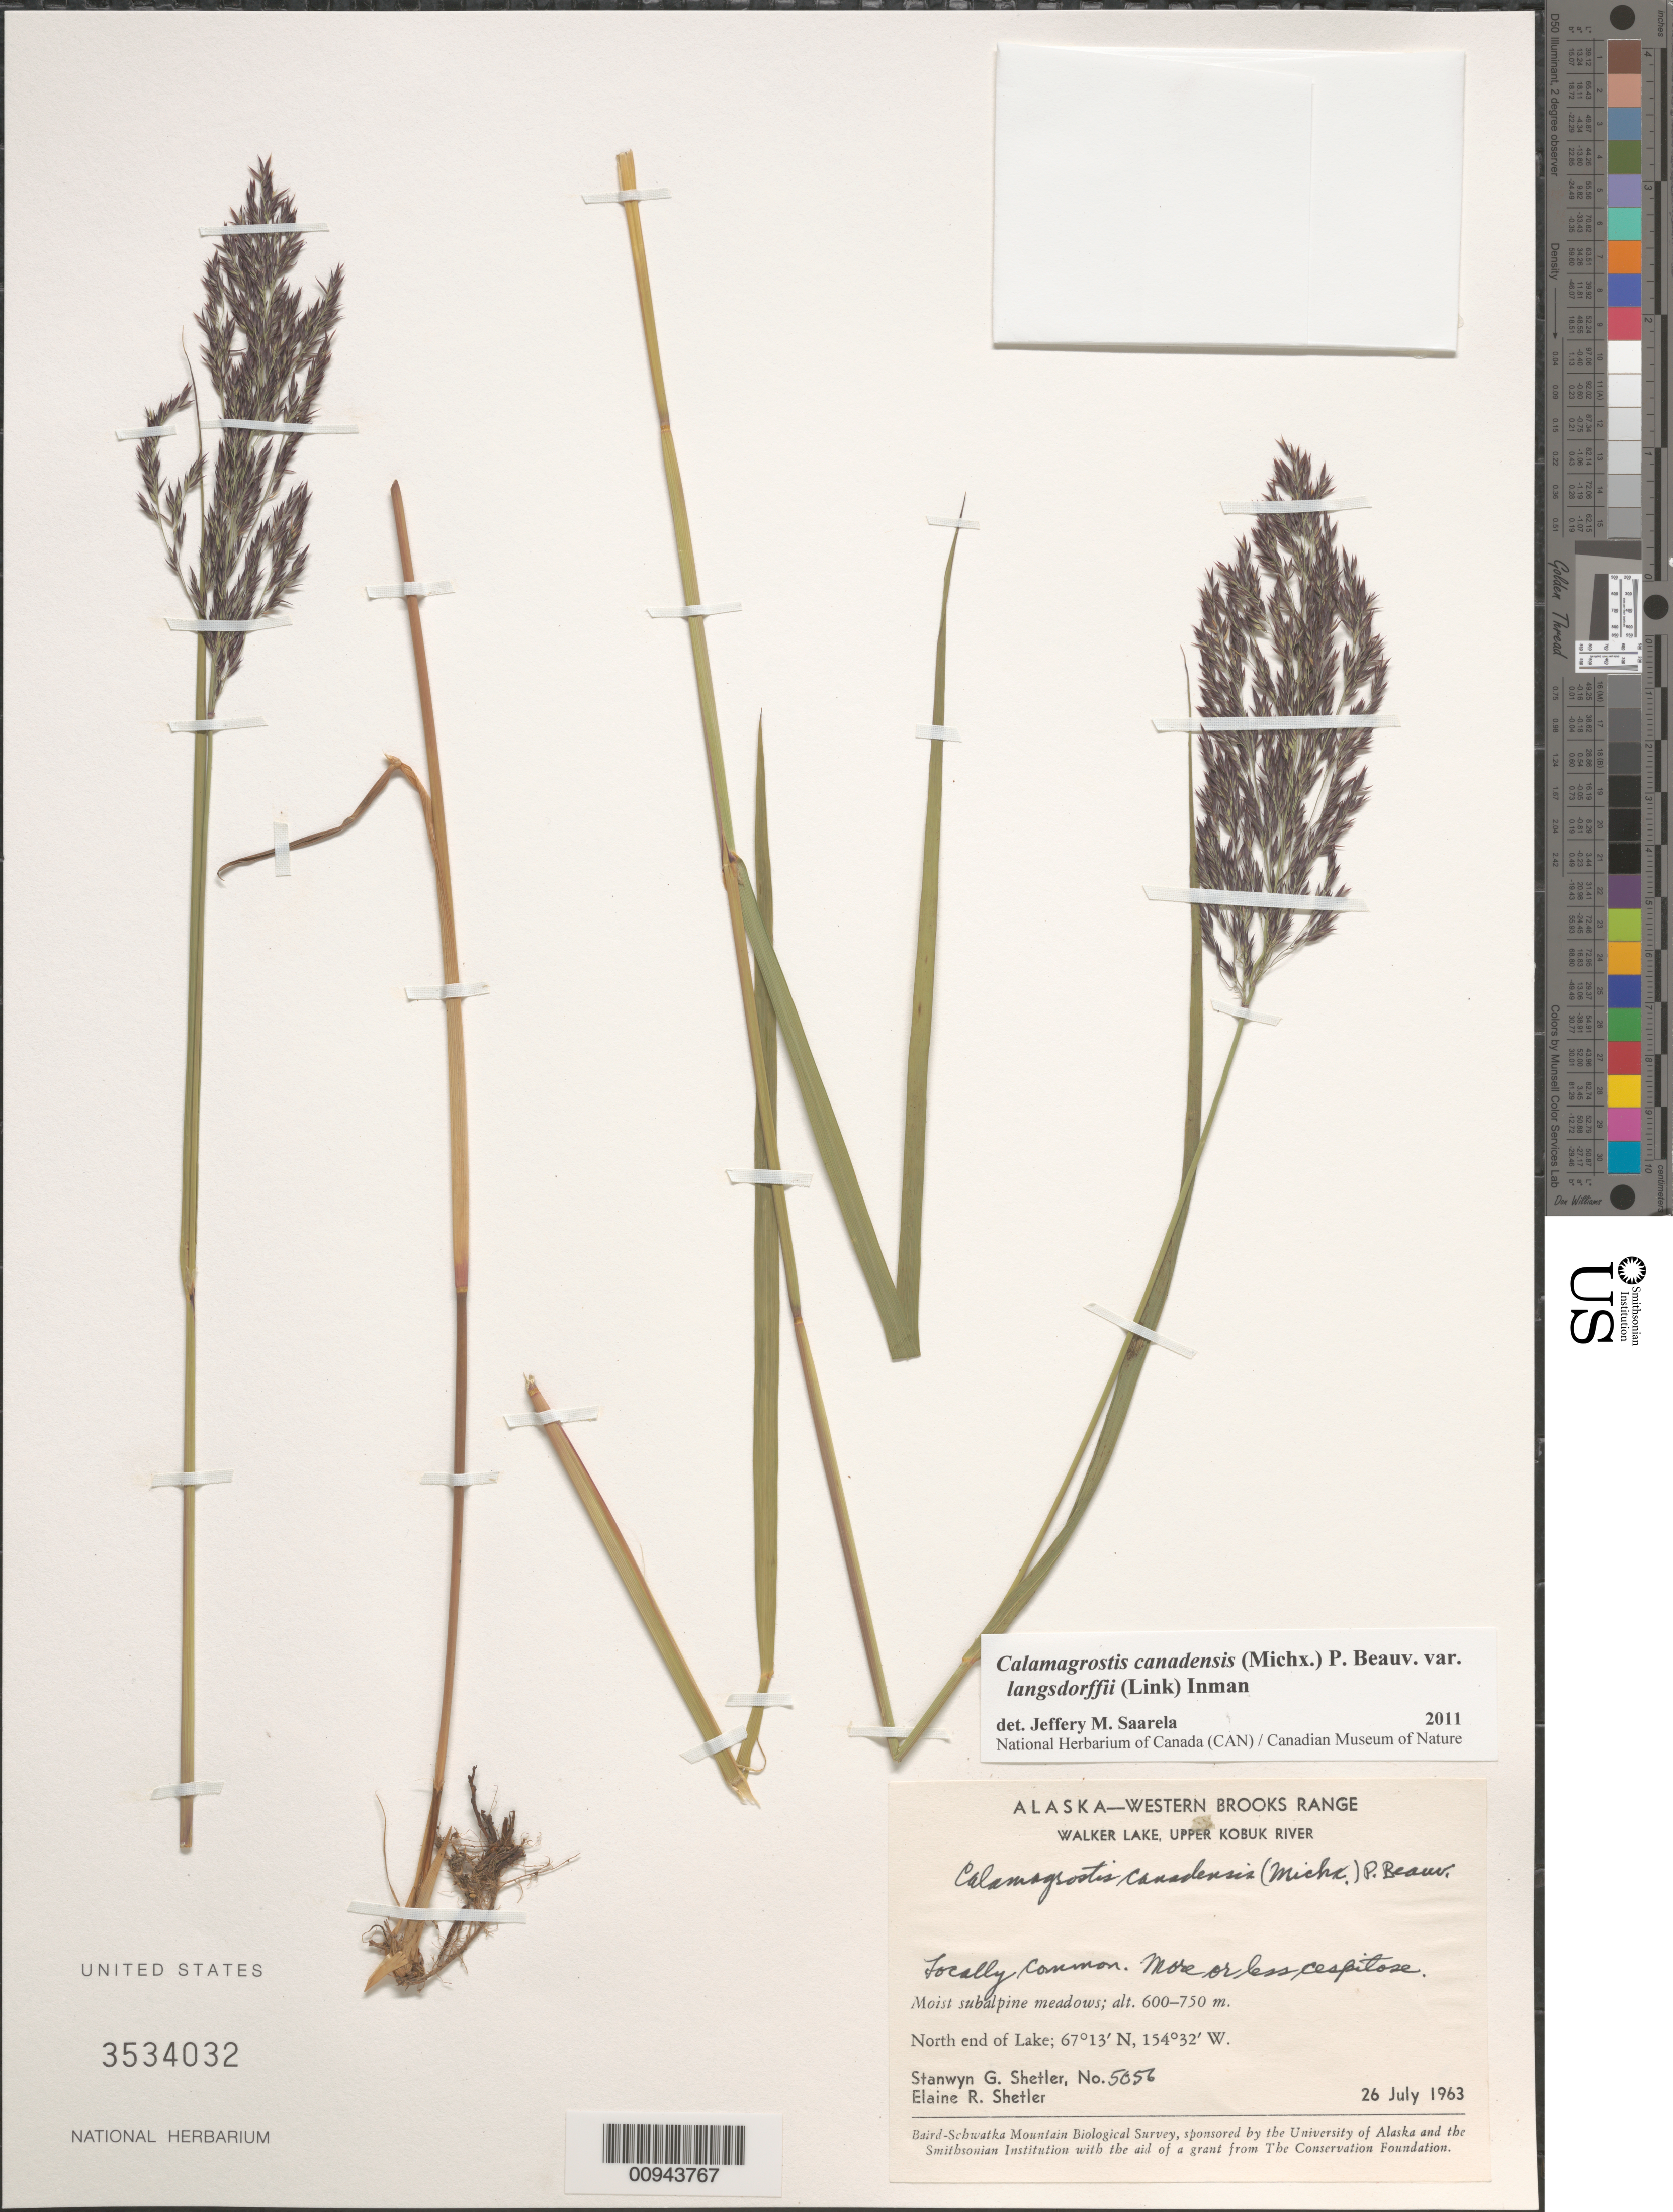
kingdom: Plantae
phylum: Tracheophyta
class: Liliopsida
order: Poales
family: Poaceae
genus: Calamagrostis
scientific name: Calamagrostis canadensis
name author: (Michx.) P. Beauv.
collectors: S. Shetler & E. R. Shetler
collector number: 5056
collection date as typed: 26 Jul 1963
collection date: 1963-07-26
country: United States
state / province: Alaska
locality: North end of Walker Lake. Western Brooks Range, Upper Kobuk River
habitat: Moist subalpine meadows.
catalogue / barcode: US 3534032